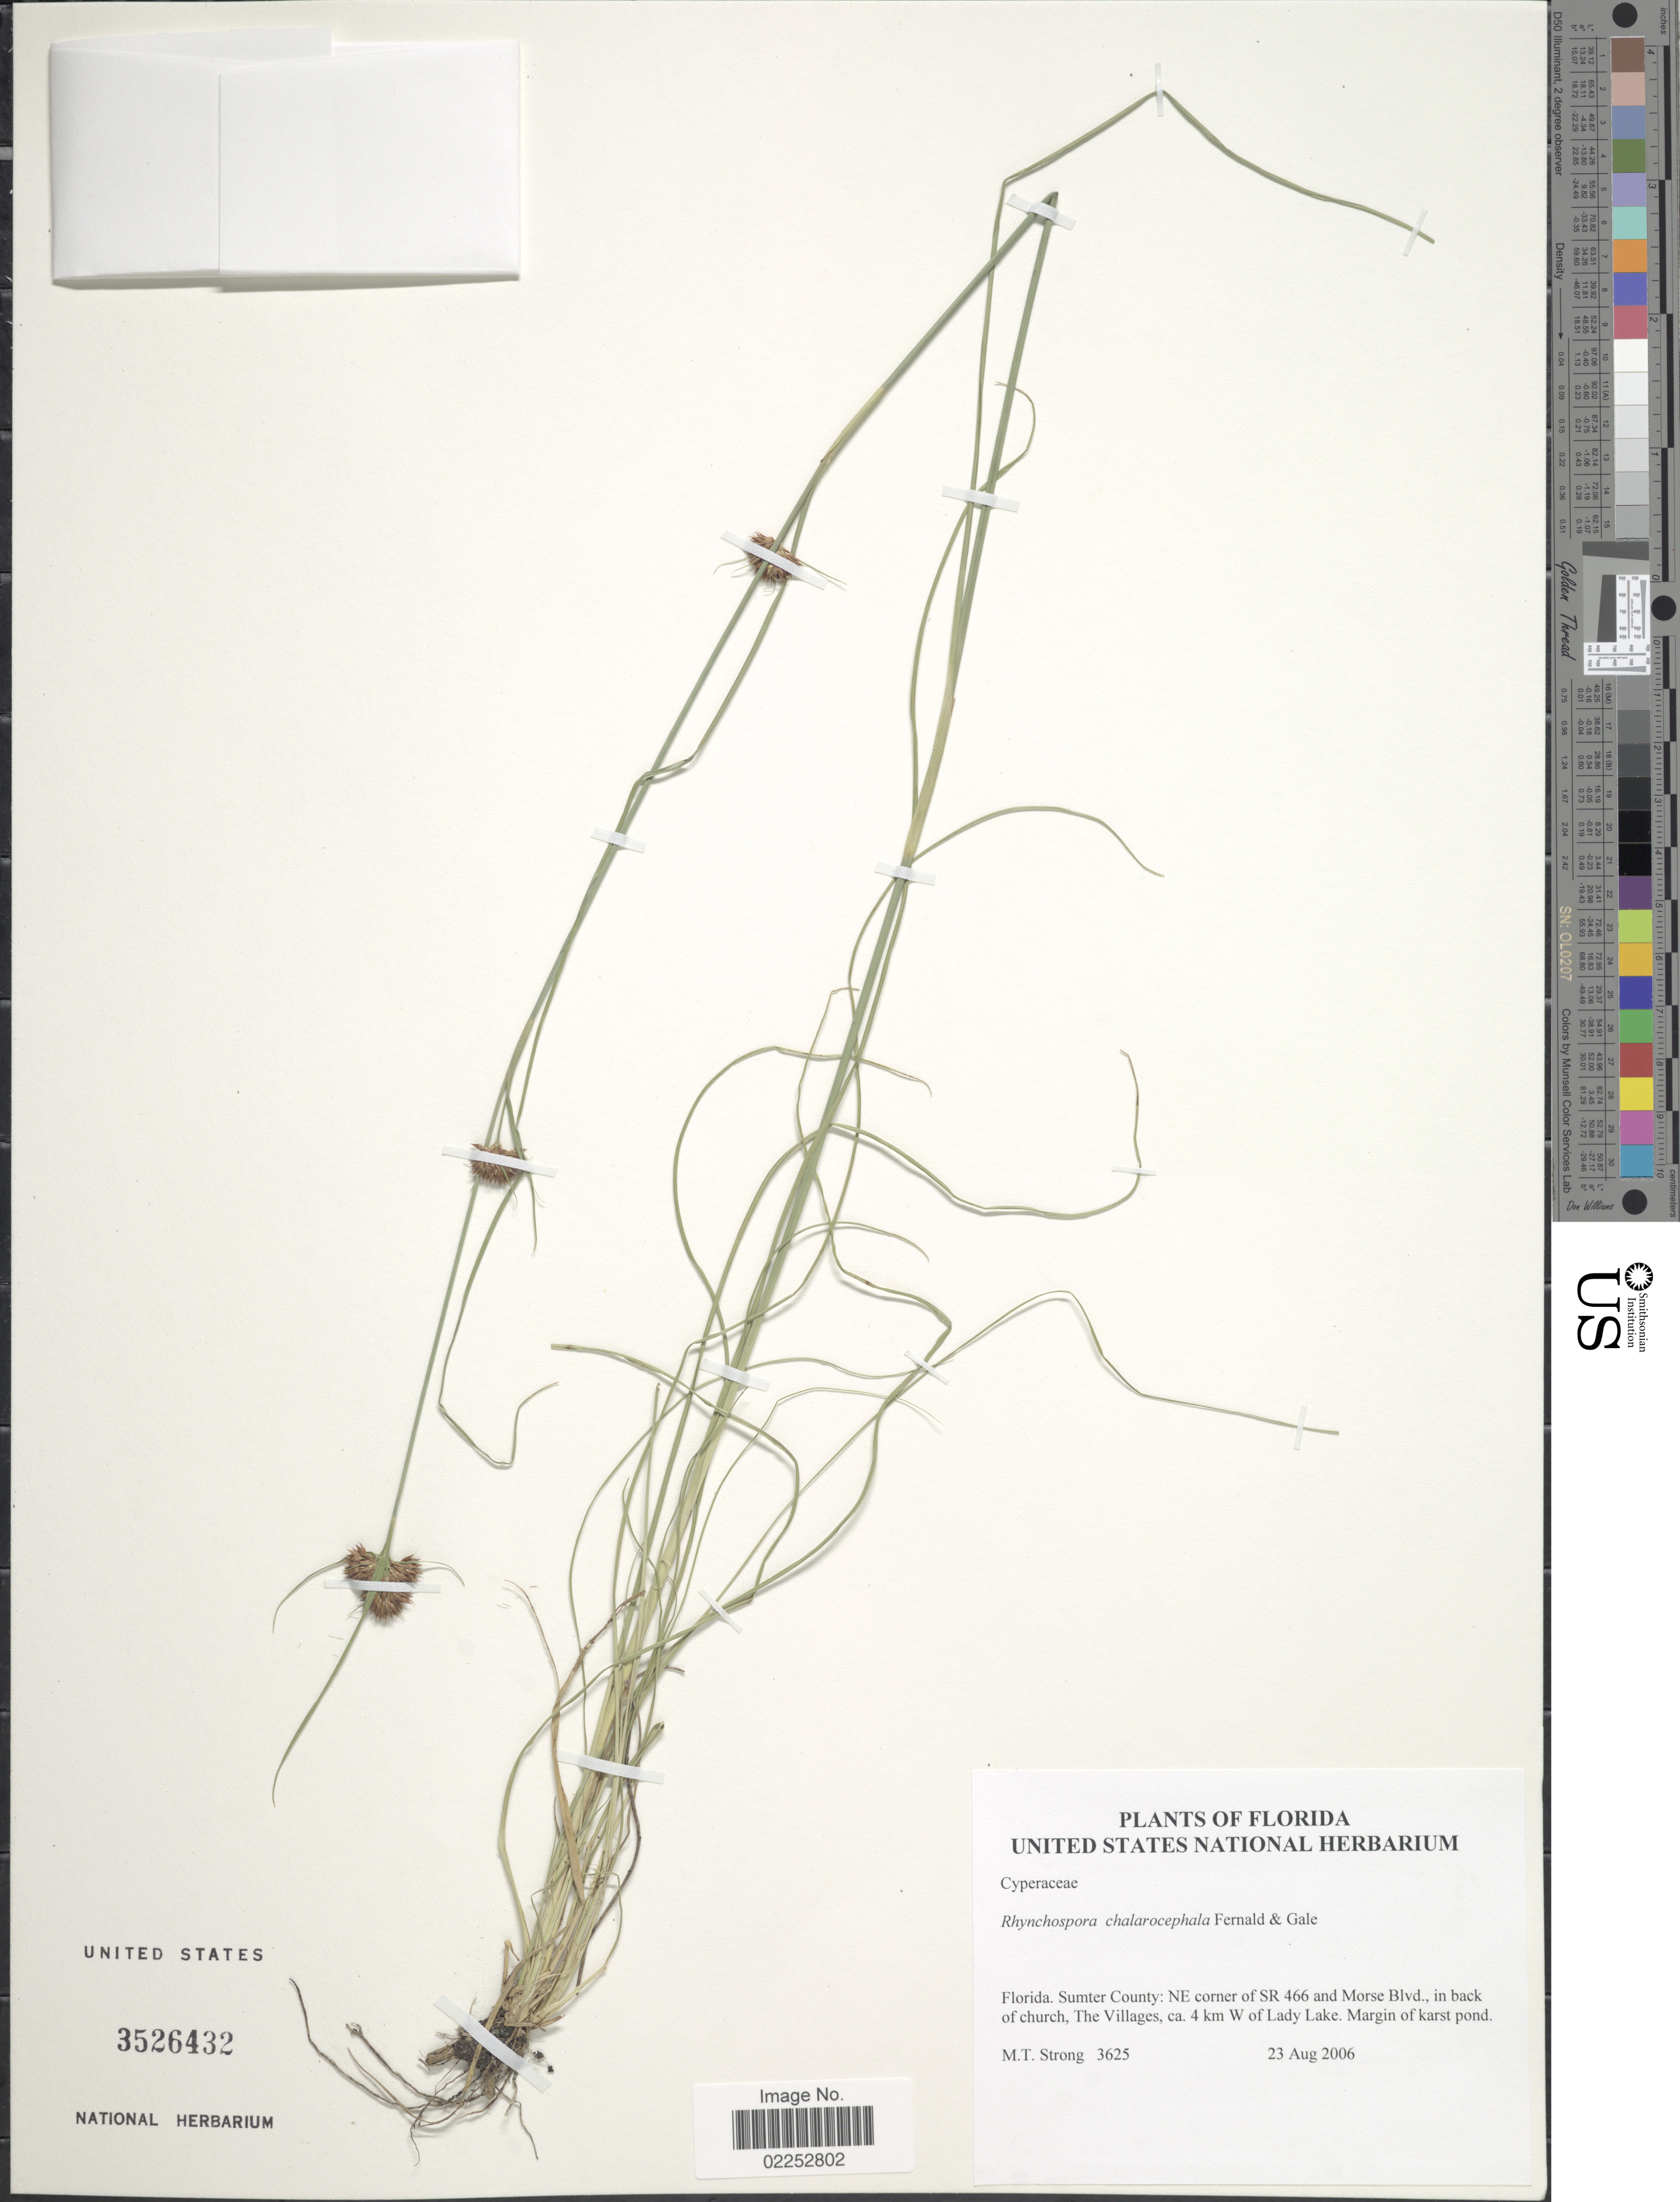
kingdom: Plantae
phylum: Tracheophyta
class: Liliopsida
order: Poales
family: Cyperaceae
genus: Rhynchospora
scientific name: Rhynchospora microcephala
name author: (Britton) Britton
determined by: Naczi, R. F. C.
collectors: M. T. Strong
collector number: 3625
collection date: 2006-08-23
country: United States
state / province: Florida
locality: Sumter County: NE corner of SR 466 and Morse Blvd., in back of church, The Villages, ca. 4 km W of Lady Lake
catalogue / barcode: US 3526432